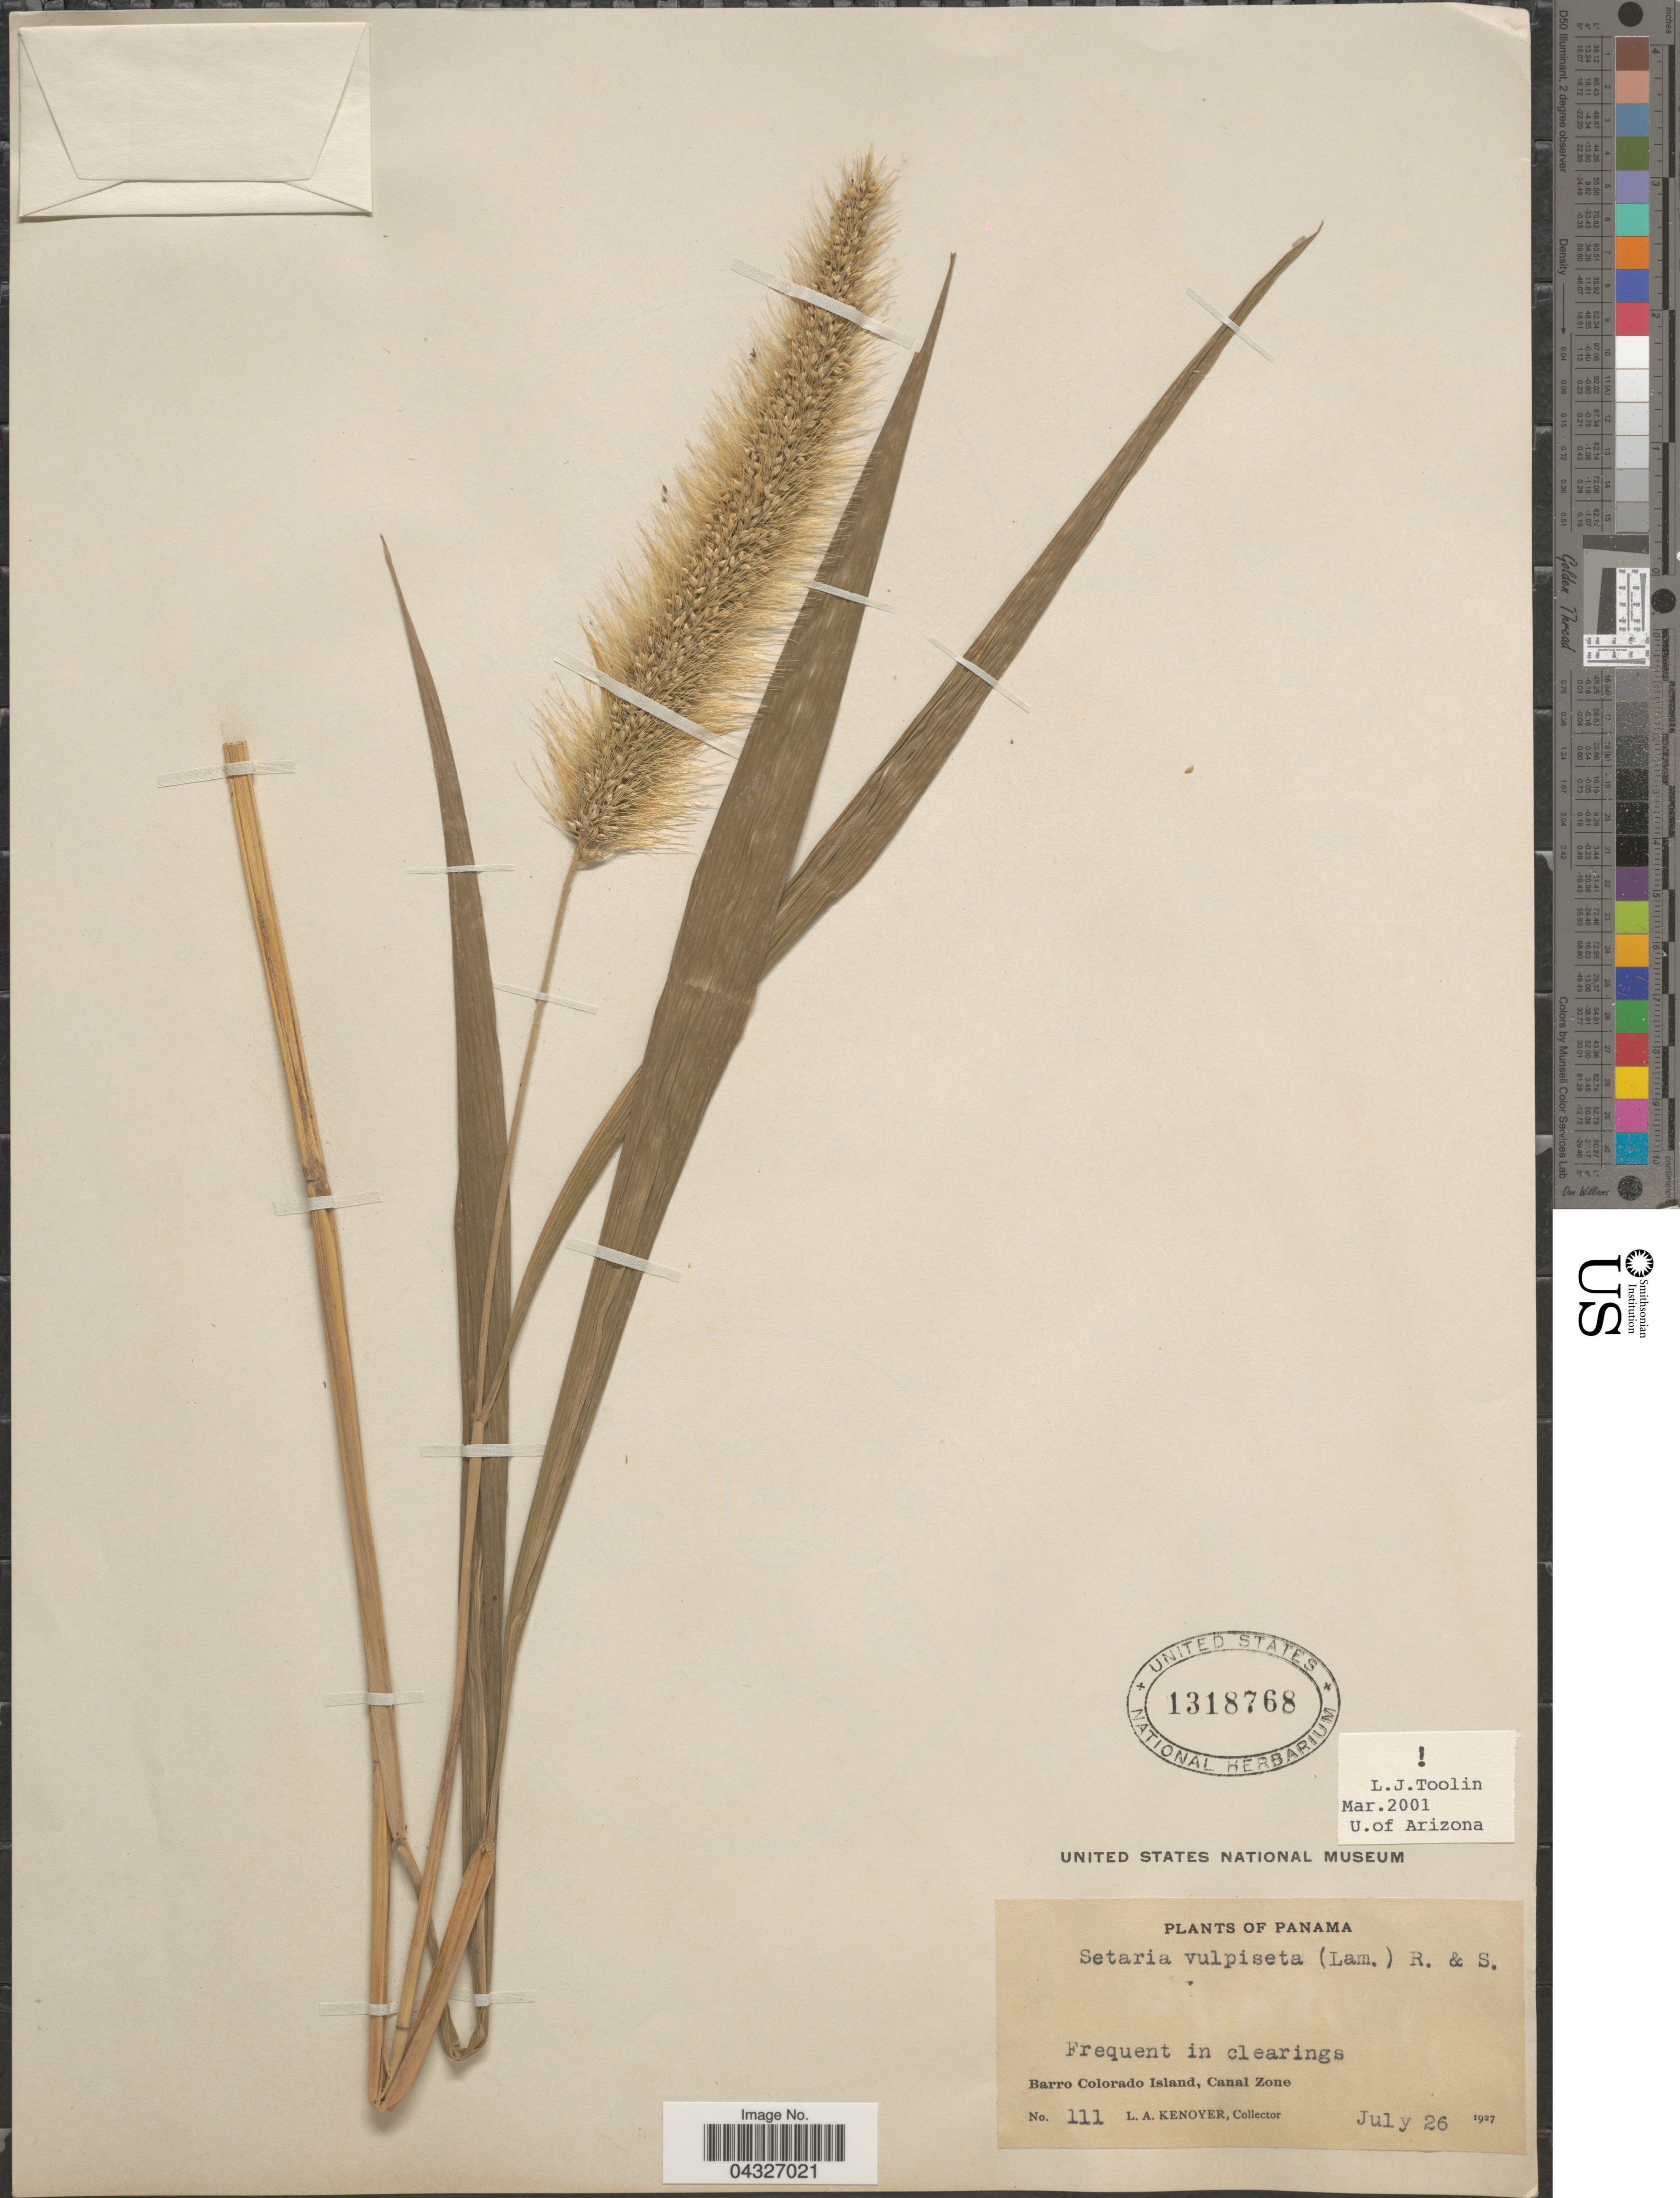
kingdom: Plantae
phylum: Tracheophyta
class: Liliopsida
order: Poales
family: Poaceae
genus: Setaria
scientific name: Setaria vulpiseta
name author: (Lam.) Roem. & Schult.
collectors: L. A. Kenoyer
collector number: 111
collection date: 1927-07-26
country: Panama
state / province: Colón / Panamá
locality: Barro Colorado Island, Canal Zone.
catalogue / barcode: US 1318768